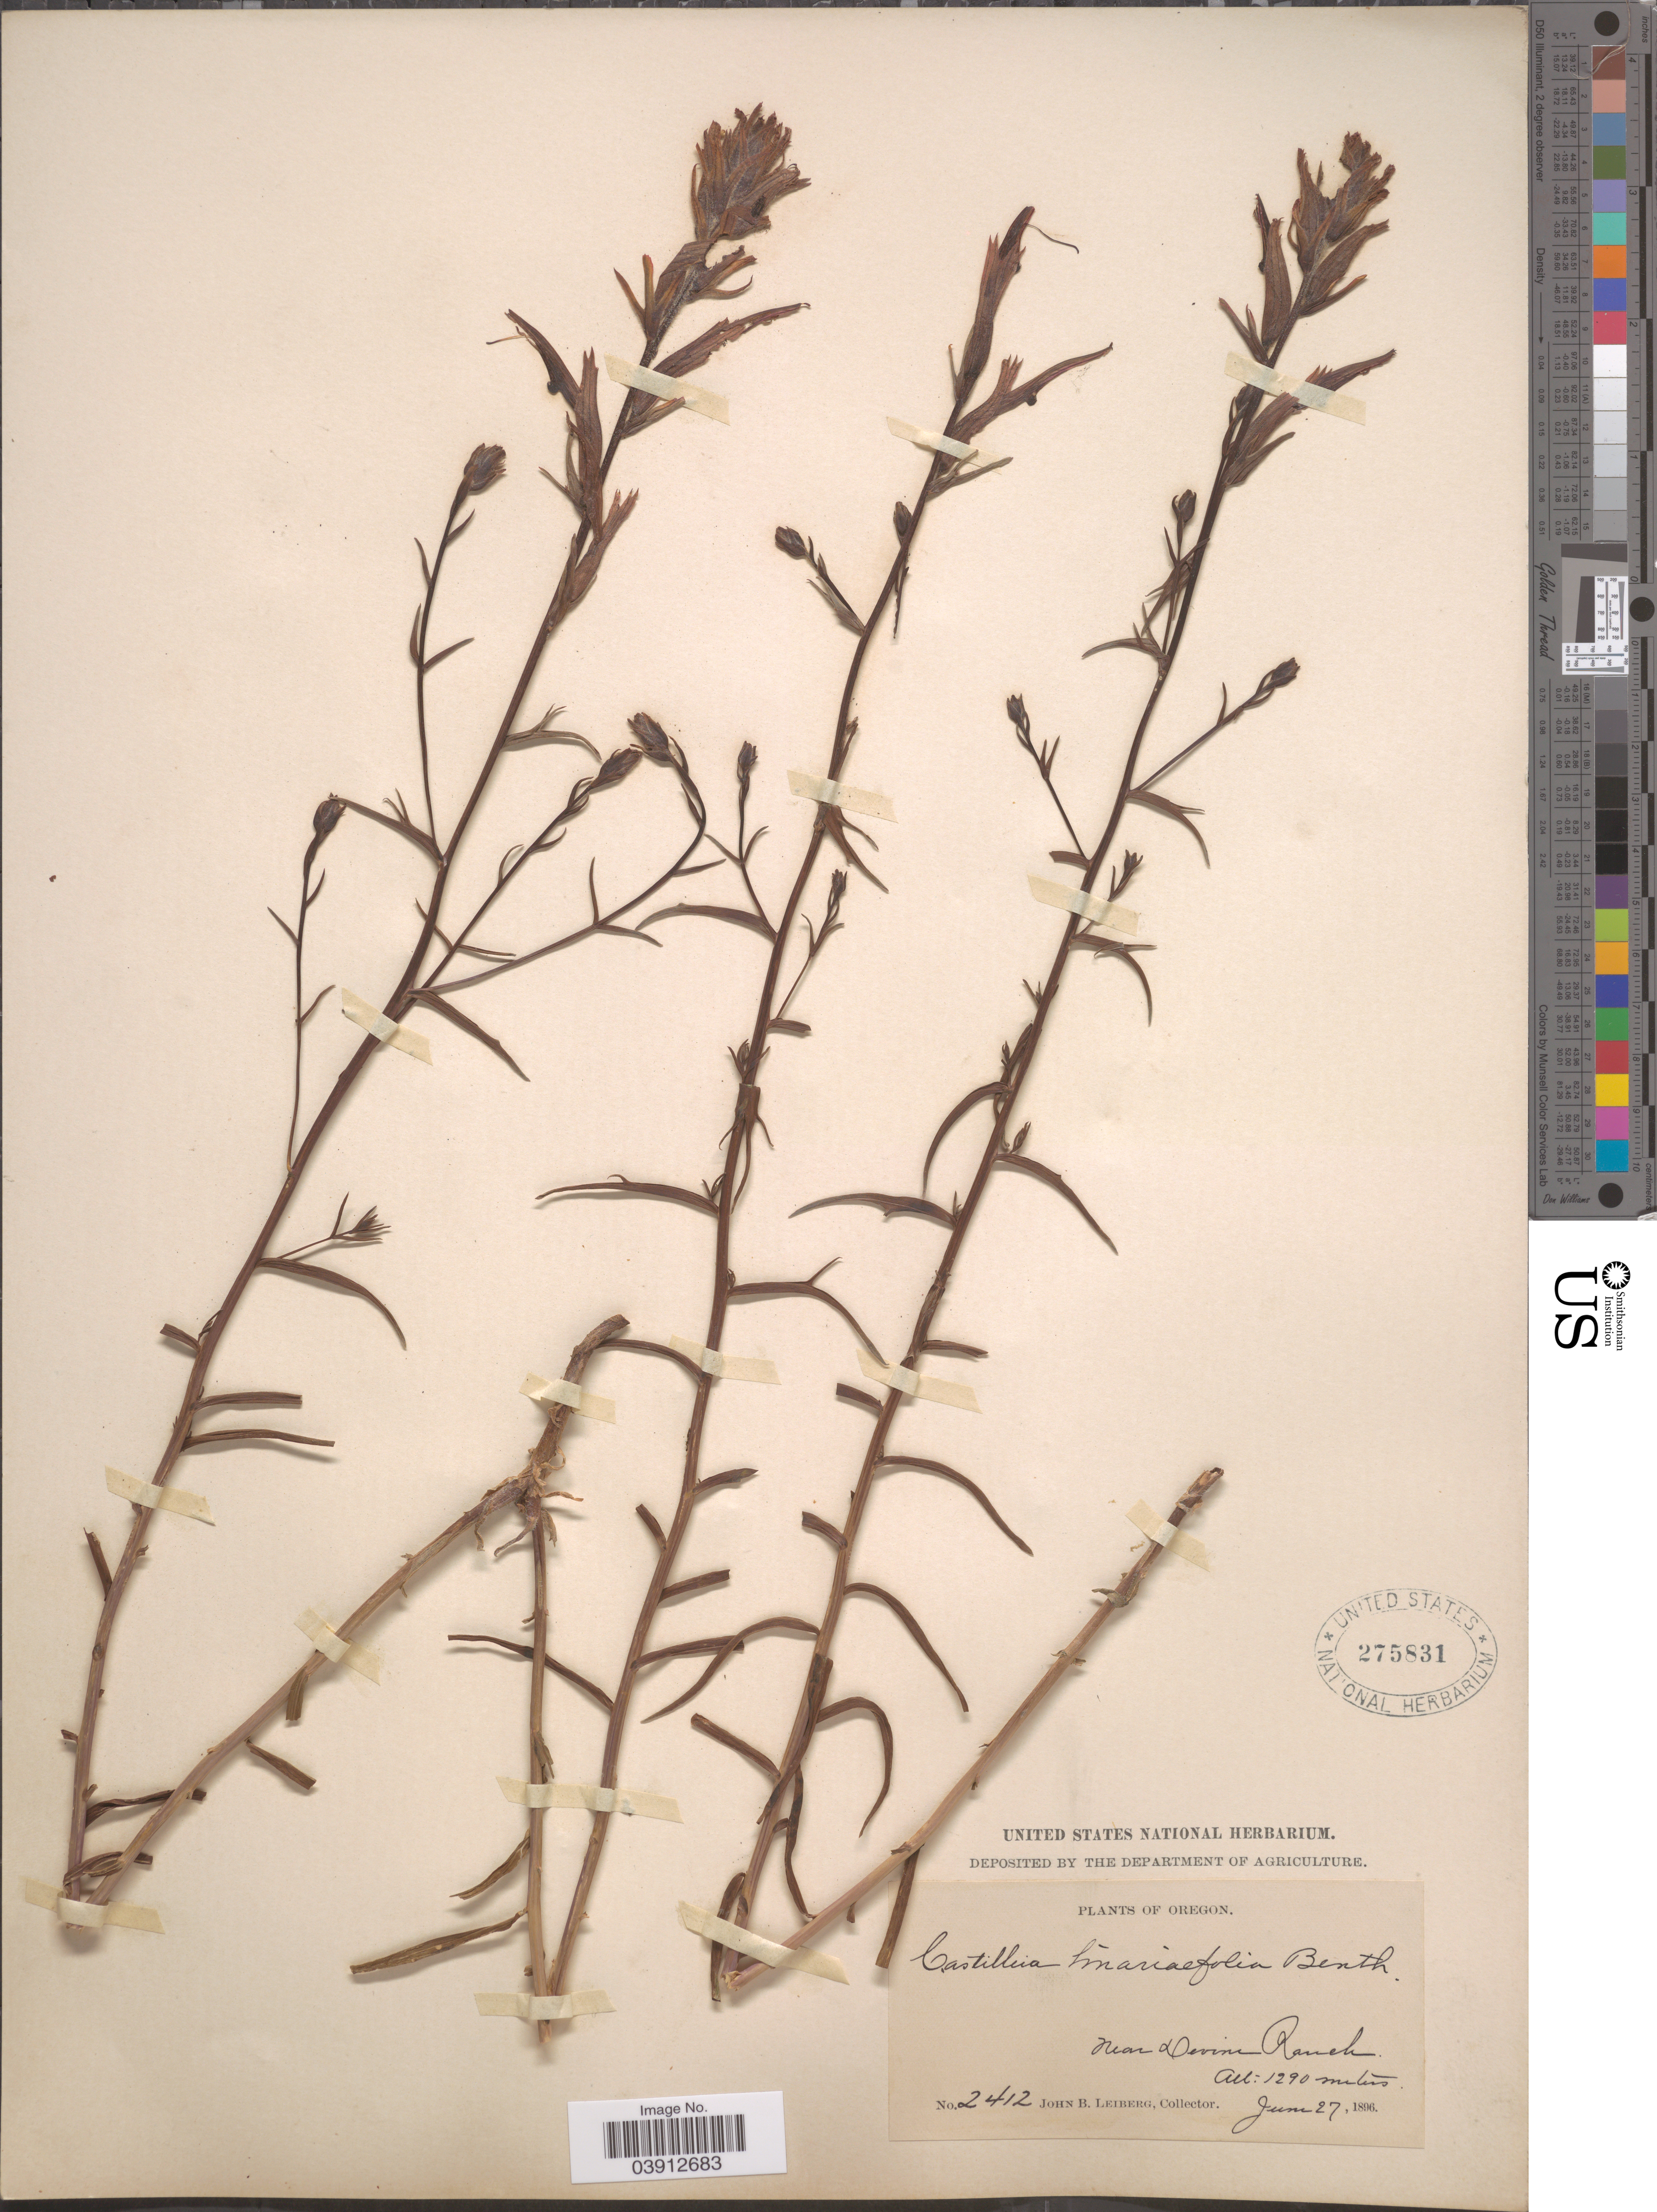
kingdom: Plantae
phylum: Tracheophyta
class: Magnoliopsida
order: Lamiales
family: Orobanchaceae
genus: Castilleja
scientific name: Castilleja linariifolia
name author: Benth.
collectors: J. B. Leiberg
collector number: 2412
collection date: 1896-06-27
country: United States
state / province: Oregon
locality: Near Devine Ranch.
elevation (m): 1290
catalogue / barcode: US 275831